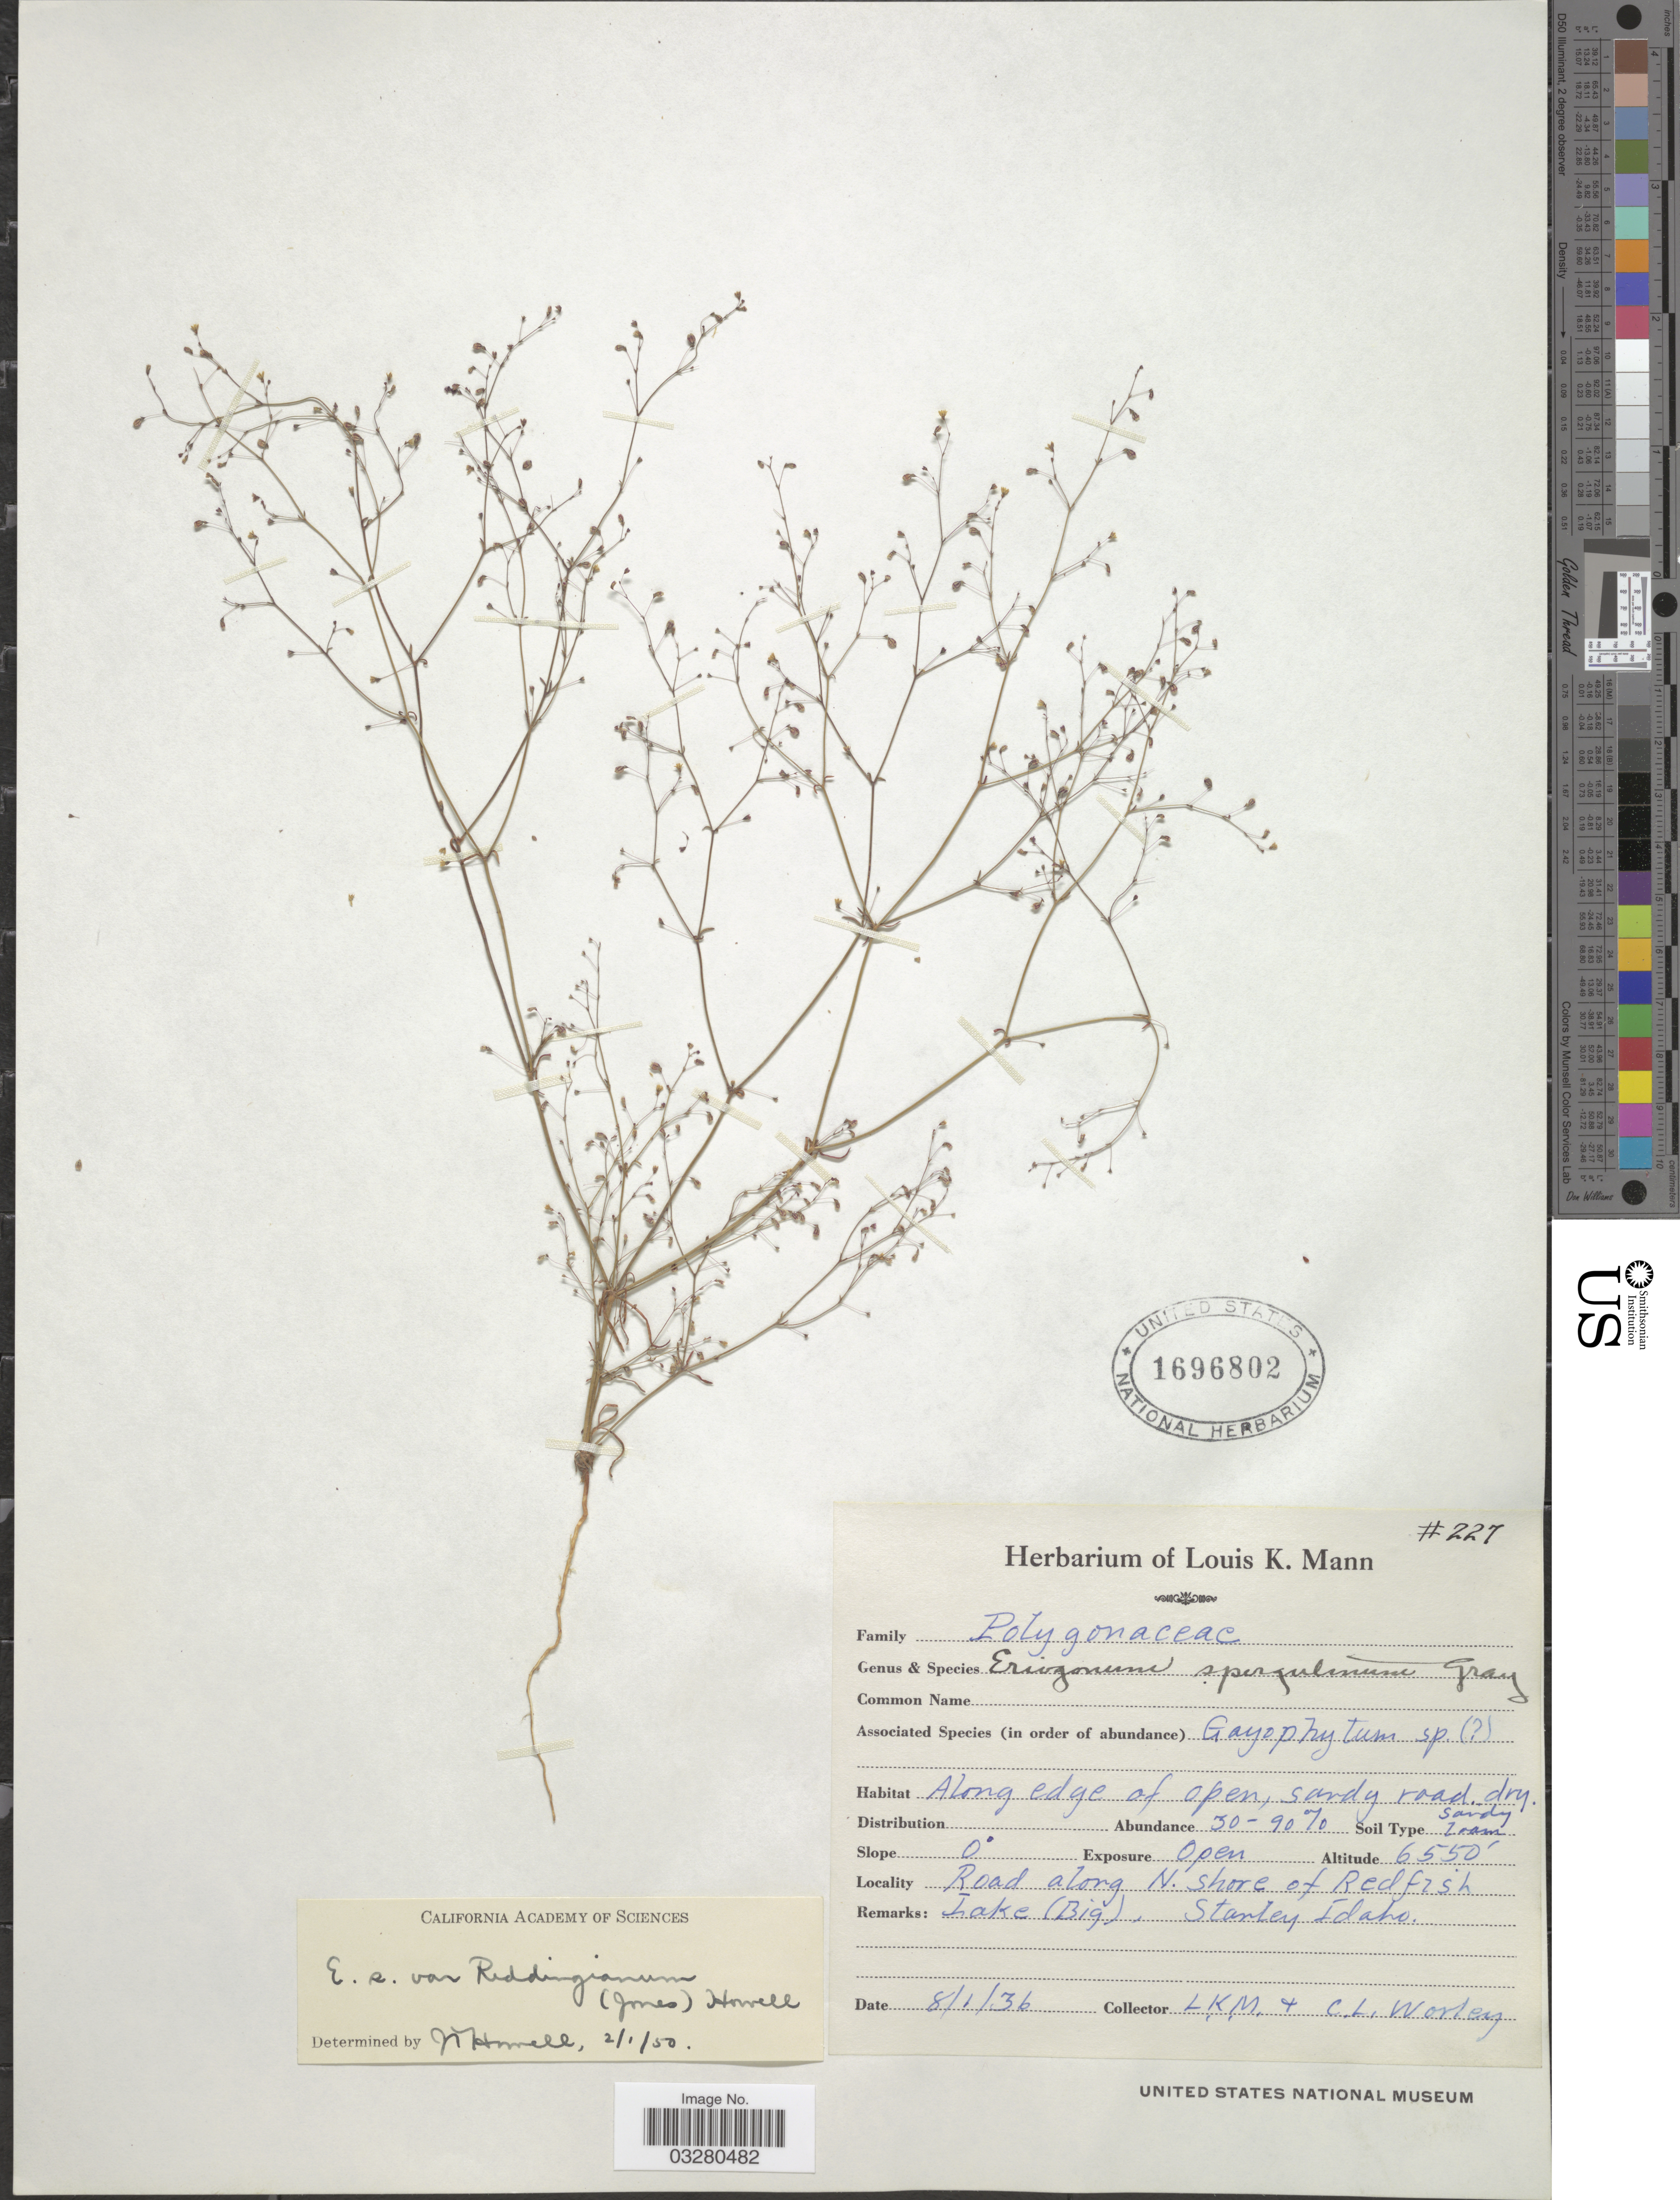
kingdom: Plantae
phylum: Tracheophyta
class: Magnoliopsida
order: Caryophyllales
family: Polygonaceae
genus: Eriogonum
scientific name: Eriogonum spergulinum var. reddingianum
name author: (M.E. Jones) J.T. Howell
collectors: L. K. Mann & C. Worley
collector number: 227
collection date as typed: Transcribed d/m/y: 1/8/36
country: United States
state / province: Idaho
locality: Road along N. shore of Redfish. Lake (Big), Stanley Idaho.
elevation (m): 1996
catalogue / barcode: US 1696802